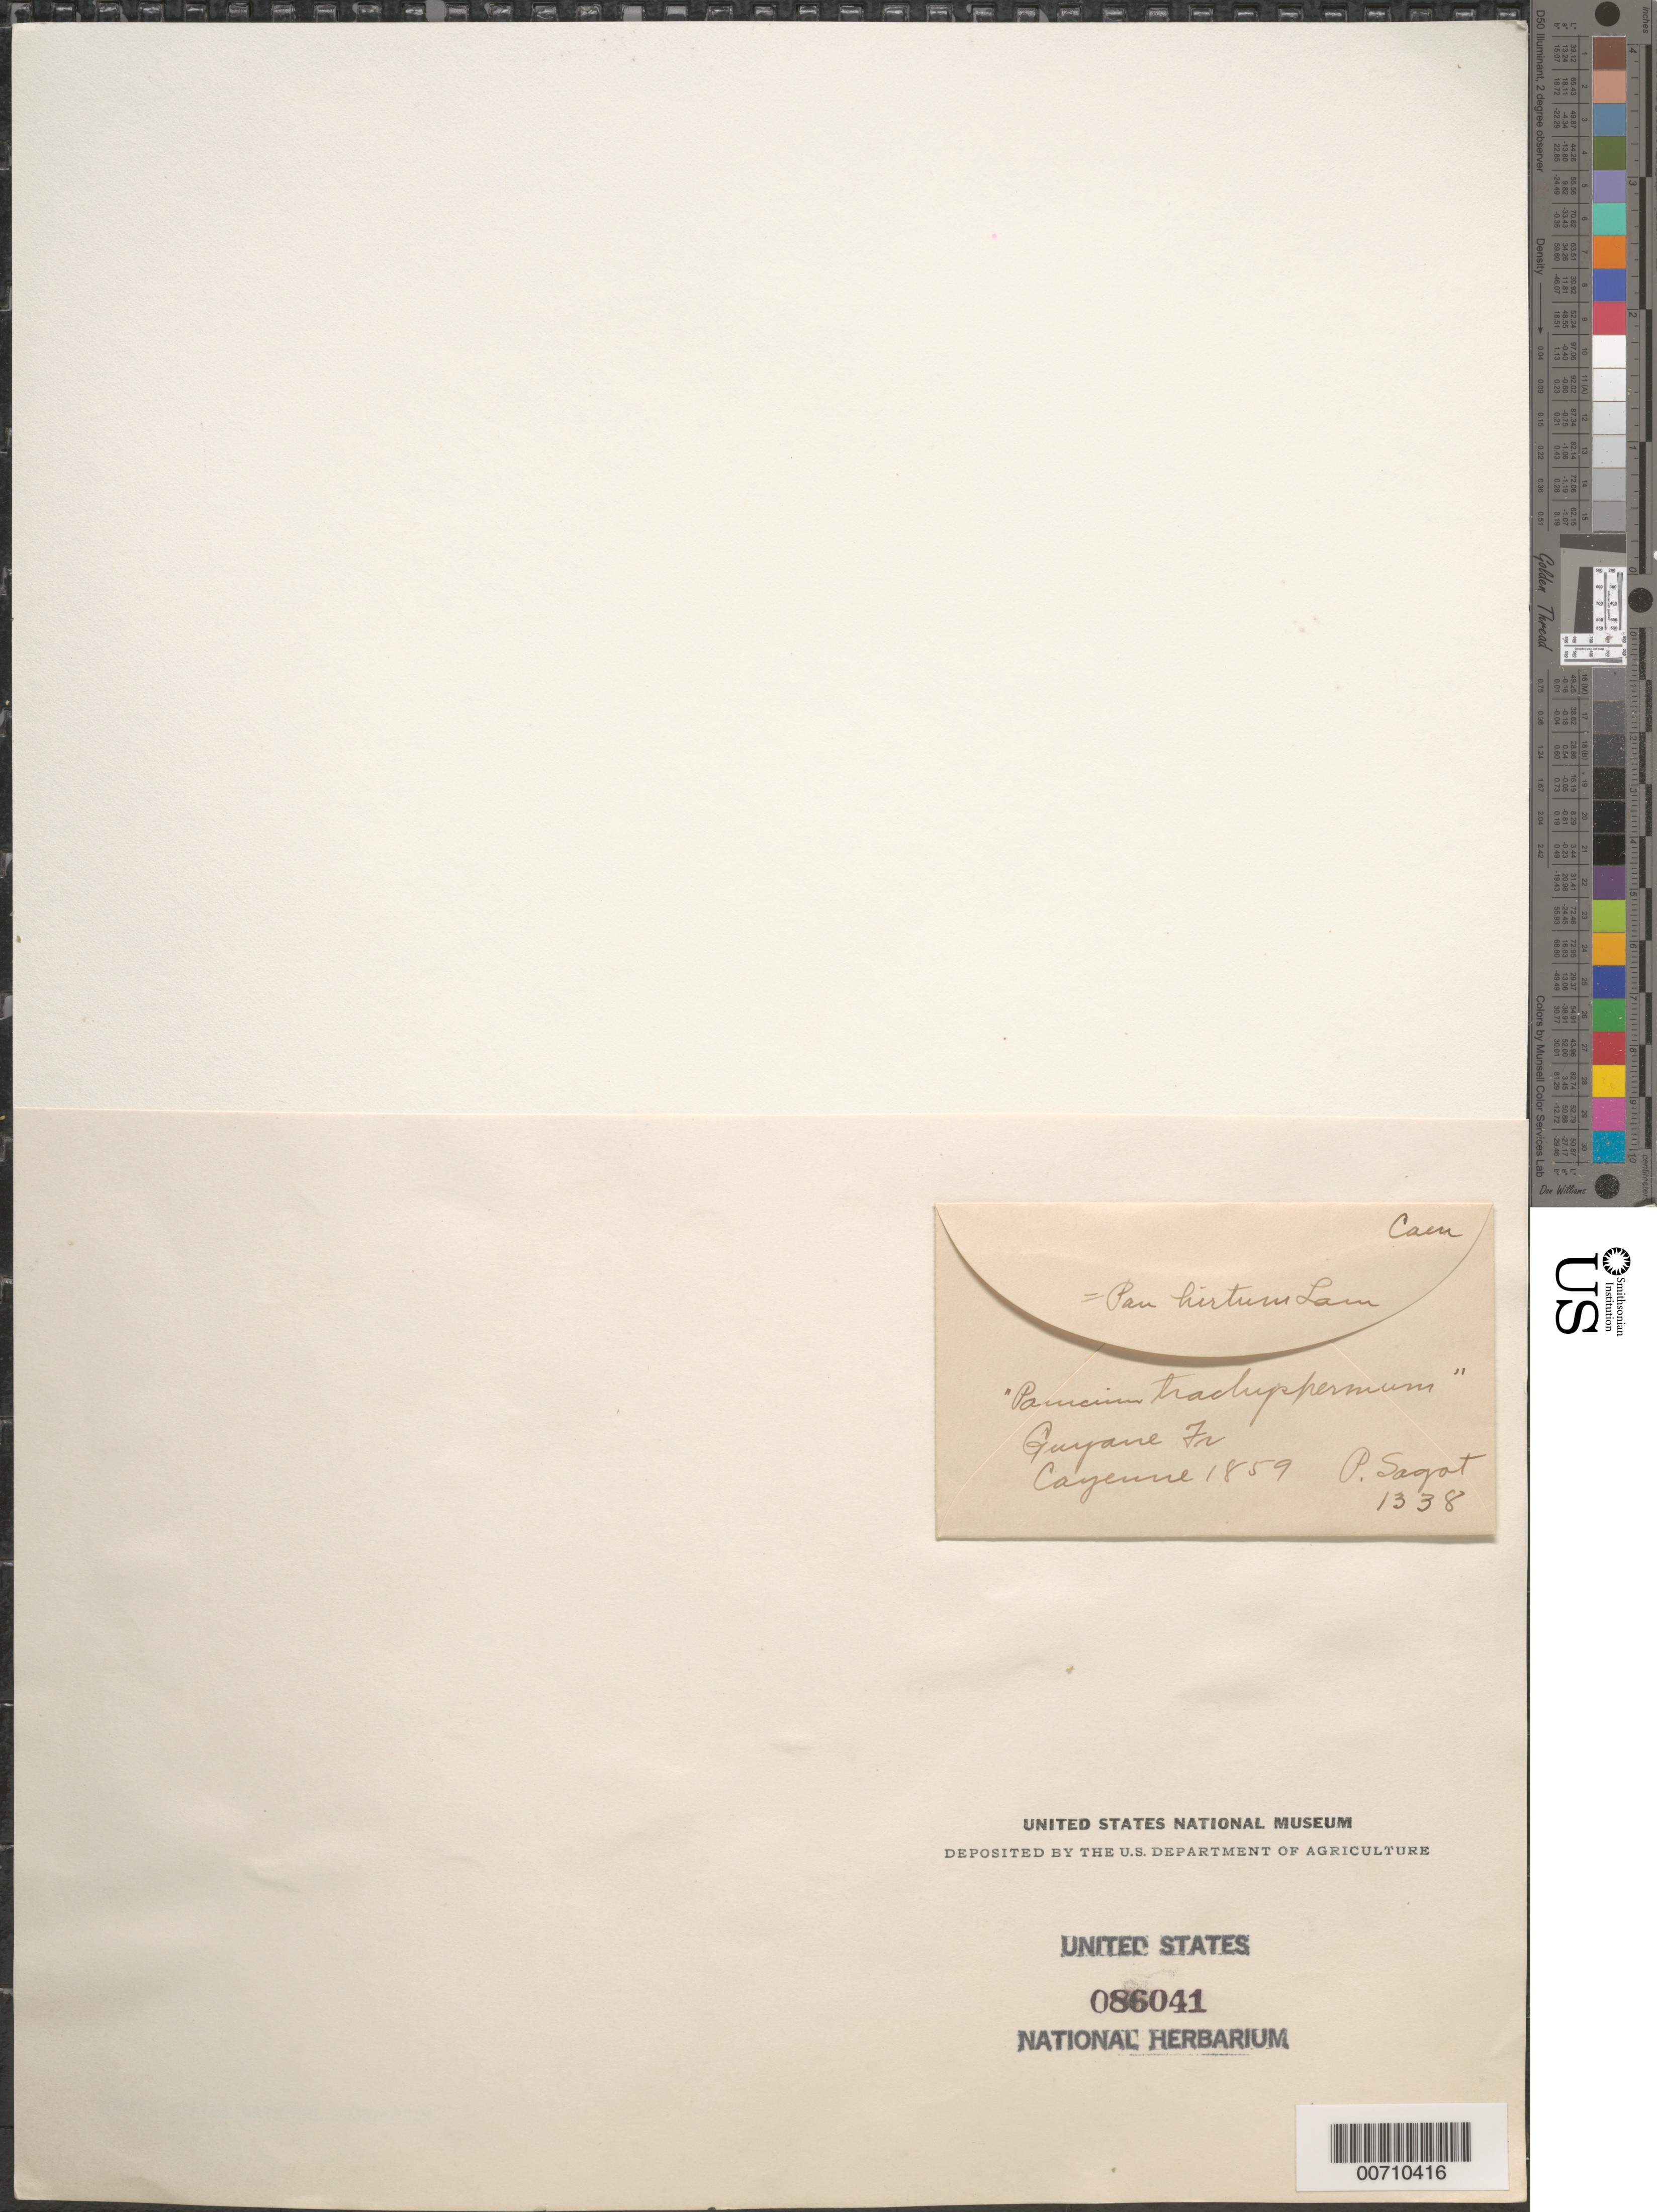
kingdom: Plantae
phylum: Tracheophyta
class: Liliopsida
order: Poales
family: Poaceae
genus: Panicum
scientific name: Panicum hirtum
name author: Lam.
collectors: P. A. Sagot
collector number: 1338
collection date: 1859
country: French Guiana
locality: Guyane Fr. Cayenne.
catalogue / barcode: US 86041